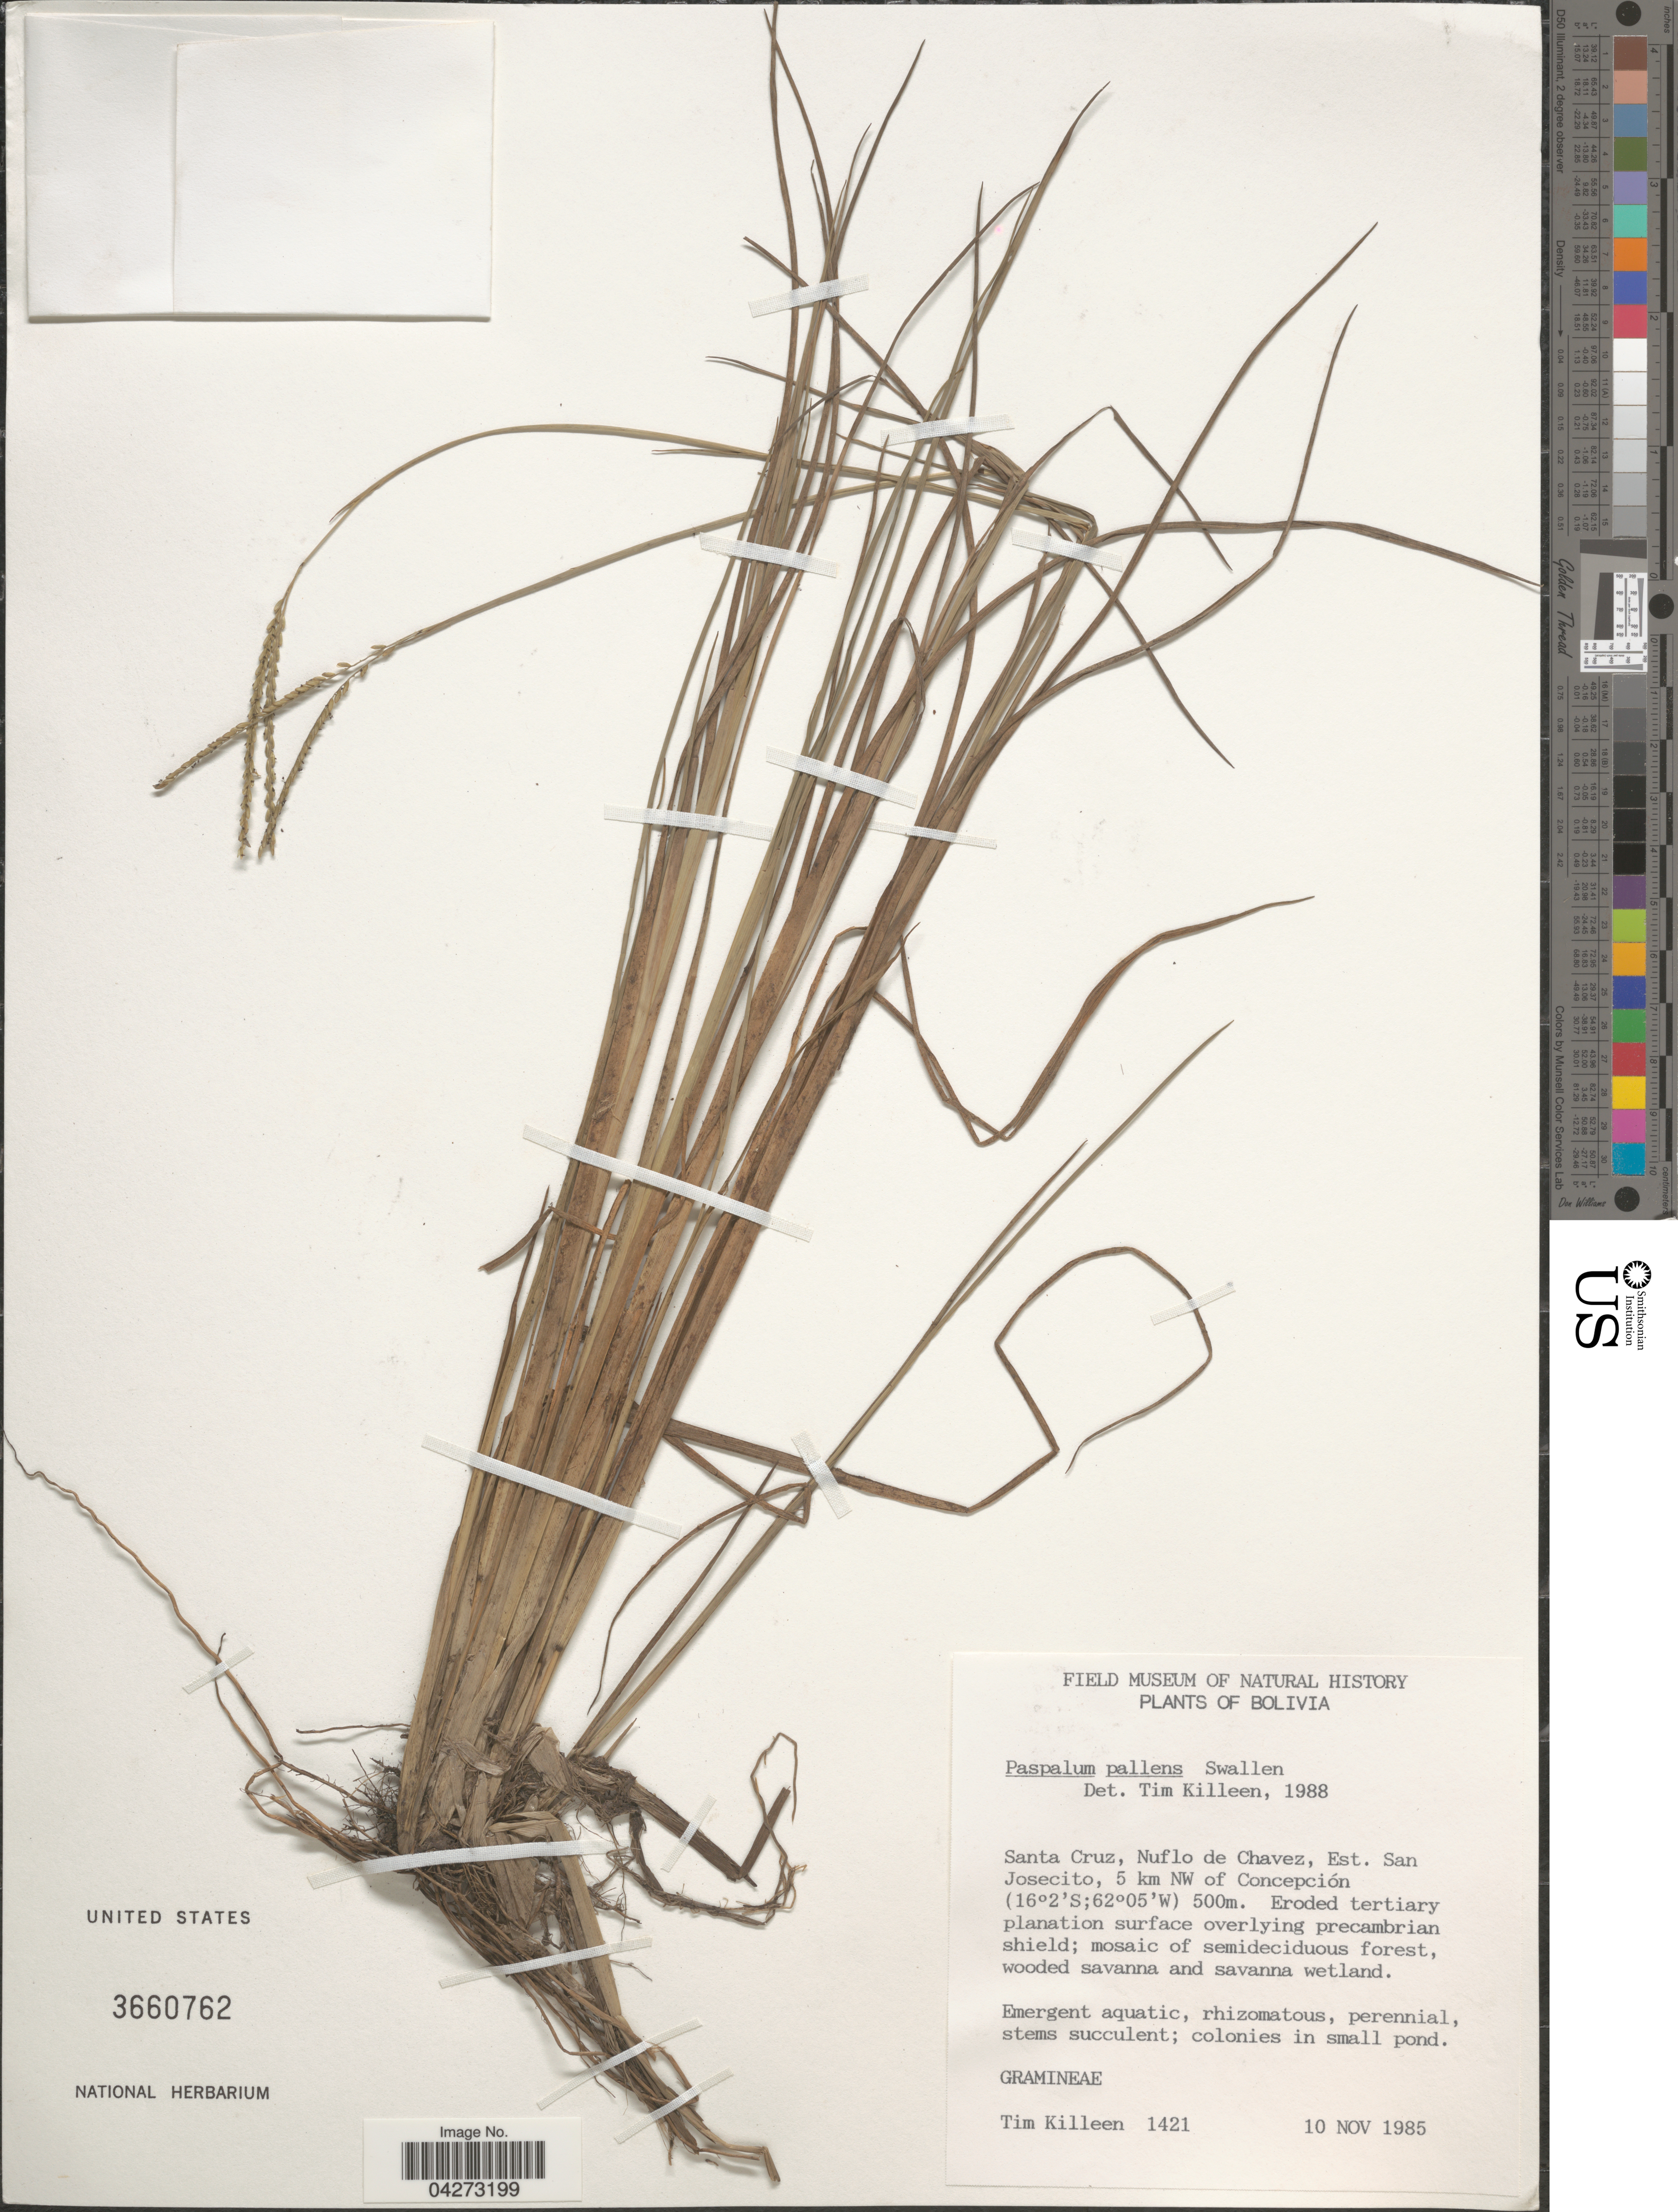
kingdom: Plantae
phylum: Tracheophyta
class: Liliopsida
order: Poales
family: Poaceae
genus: Paspalum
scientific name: Paspalum pallens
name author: Swallen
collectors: T. J. Killeen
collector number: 1421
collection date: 1985-11-10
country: Bolivia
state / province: Santa Cruz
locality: Nuflo de Chavez, Est. San Josecito, 5 km NW of Concepción.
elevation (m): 500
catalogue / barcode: US 3660762